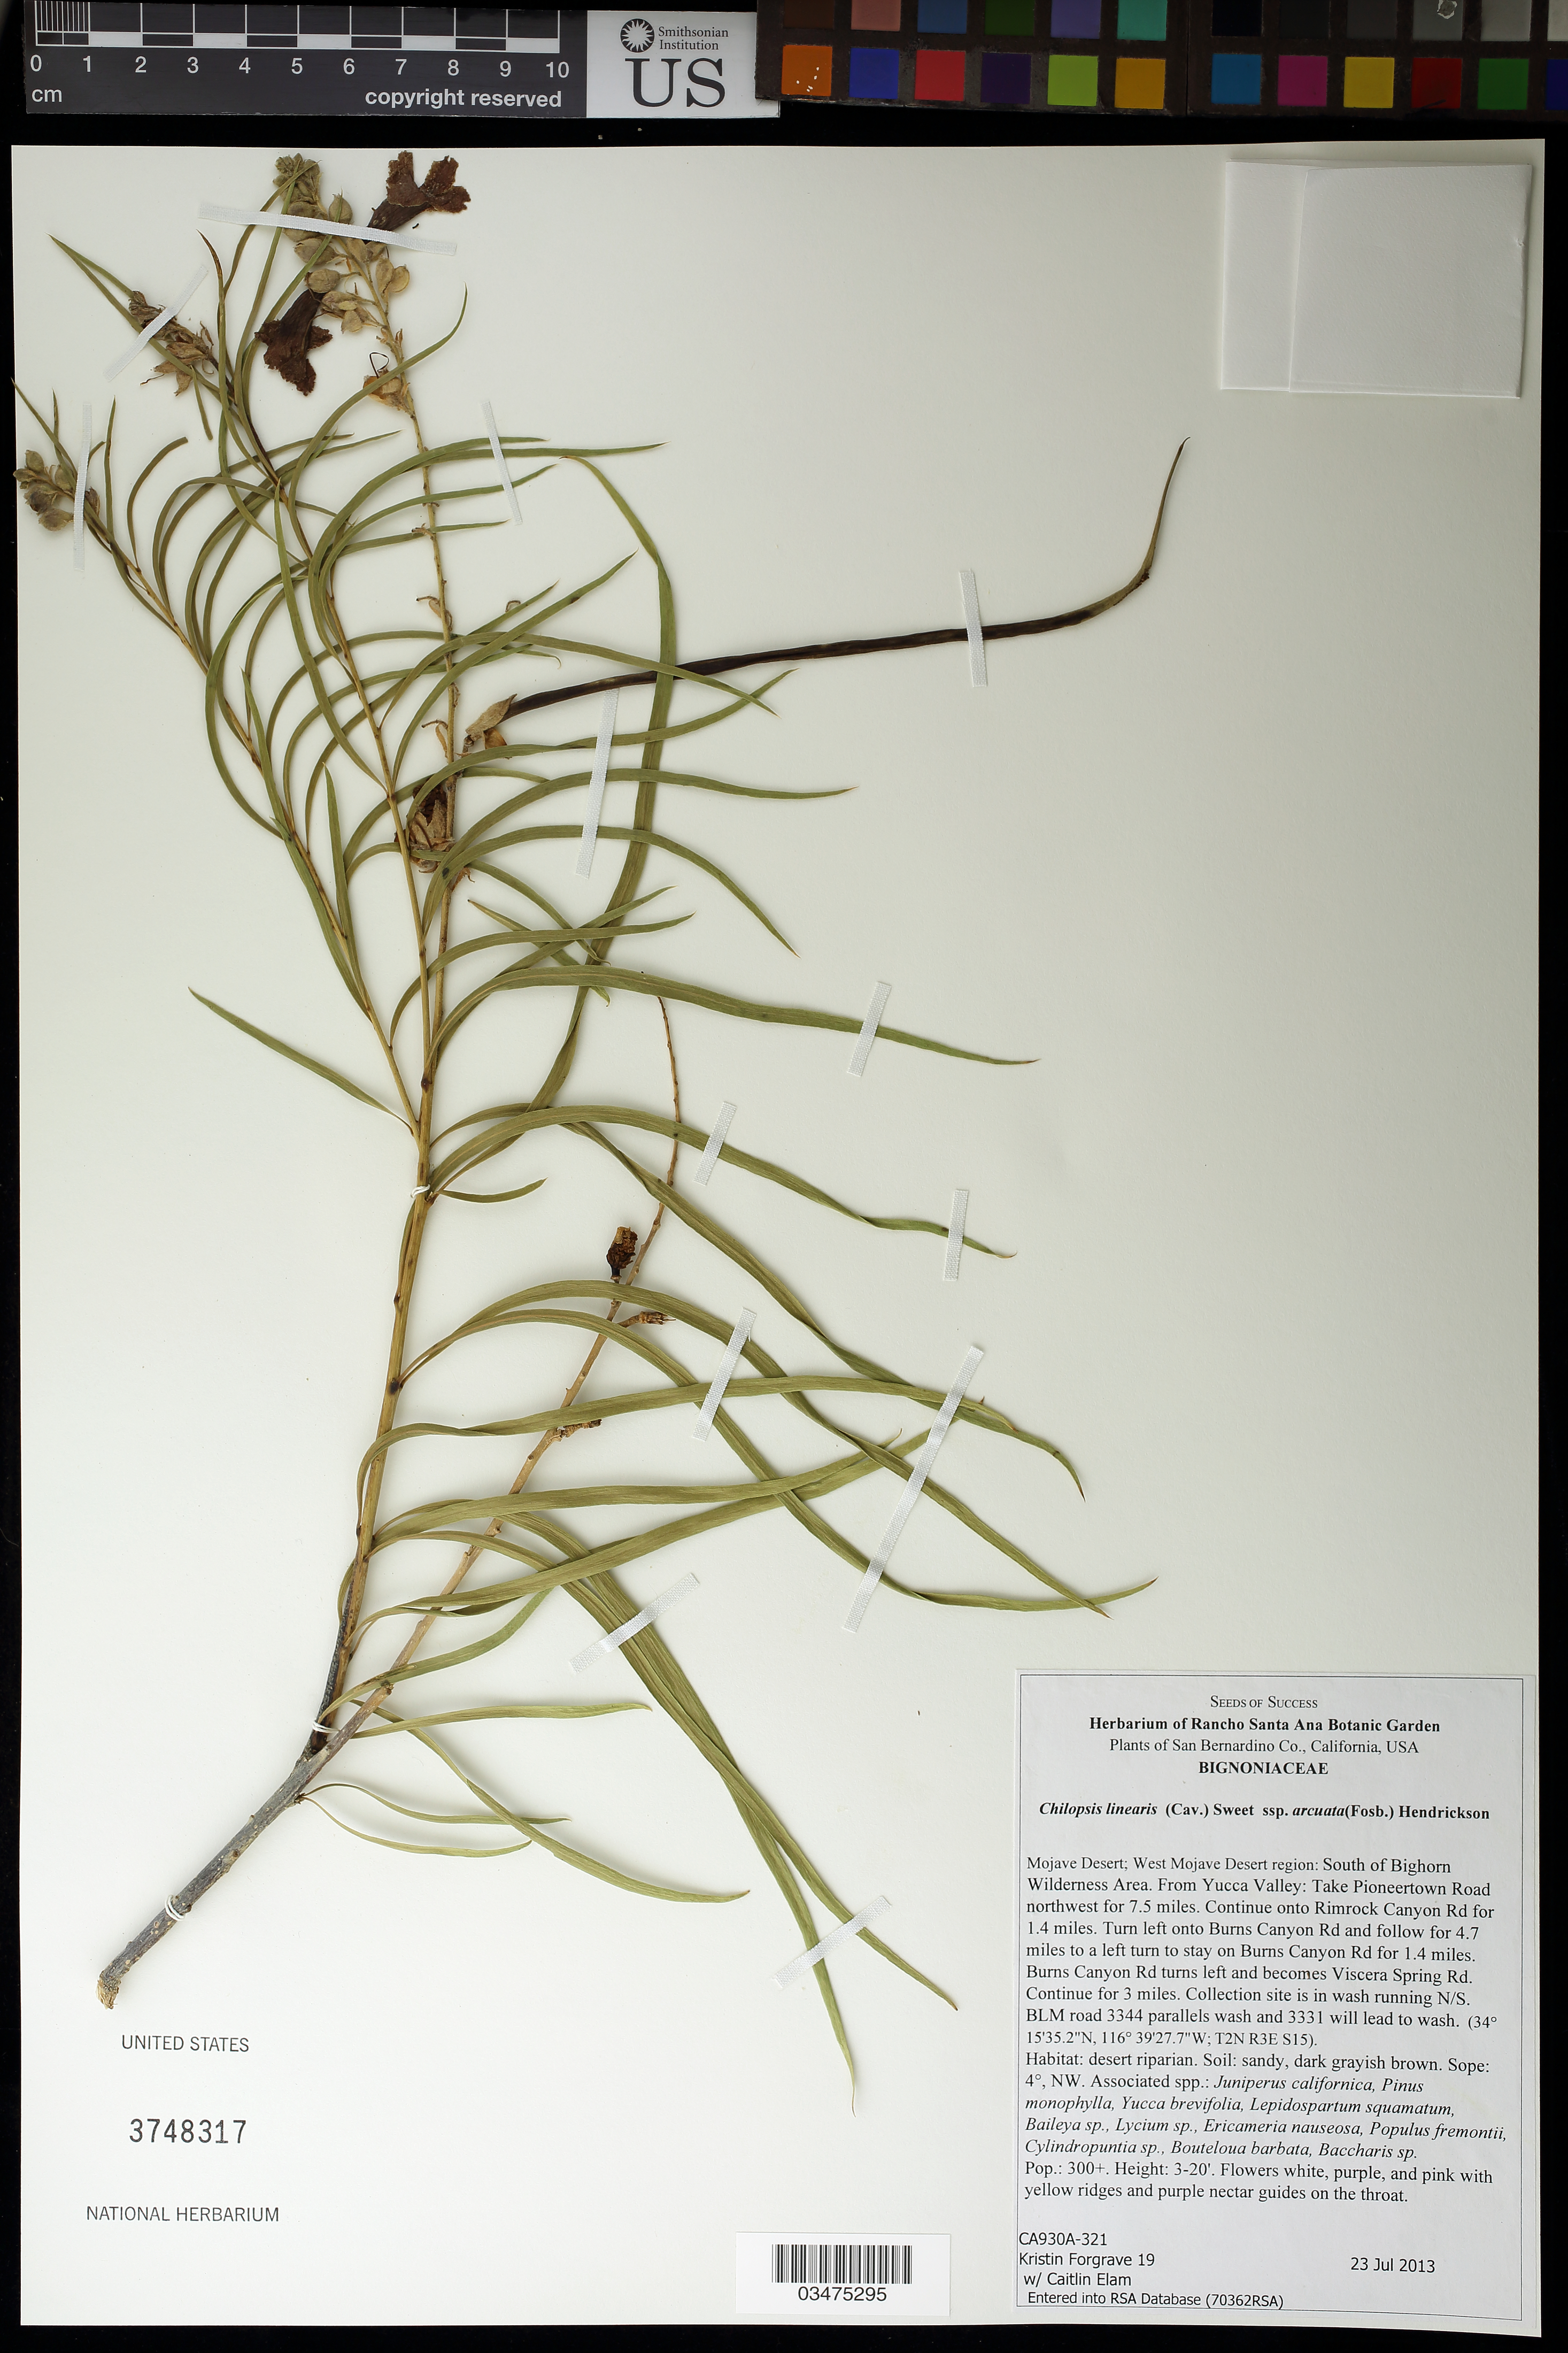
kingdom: Plantae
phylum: Tracheophyta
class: Magnoliopsida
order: Lamiales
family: Bignoniaceae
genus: Chilopsis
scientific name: Chilopsis linearis subsp. arcuata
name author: (Fosberg) Henrickson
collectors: K. Forgrave & C. Elam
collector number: CA930A-321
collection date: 2013-07-23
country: United States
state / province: California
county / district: San Bernardino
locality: W Mojave Desert. S of Bighorn Wilderness Area.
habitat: Desert riparian. Soil: sandy, dark grayish brown.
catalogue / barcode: US 3748317